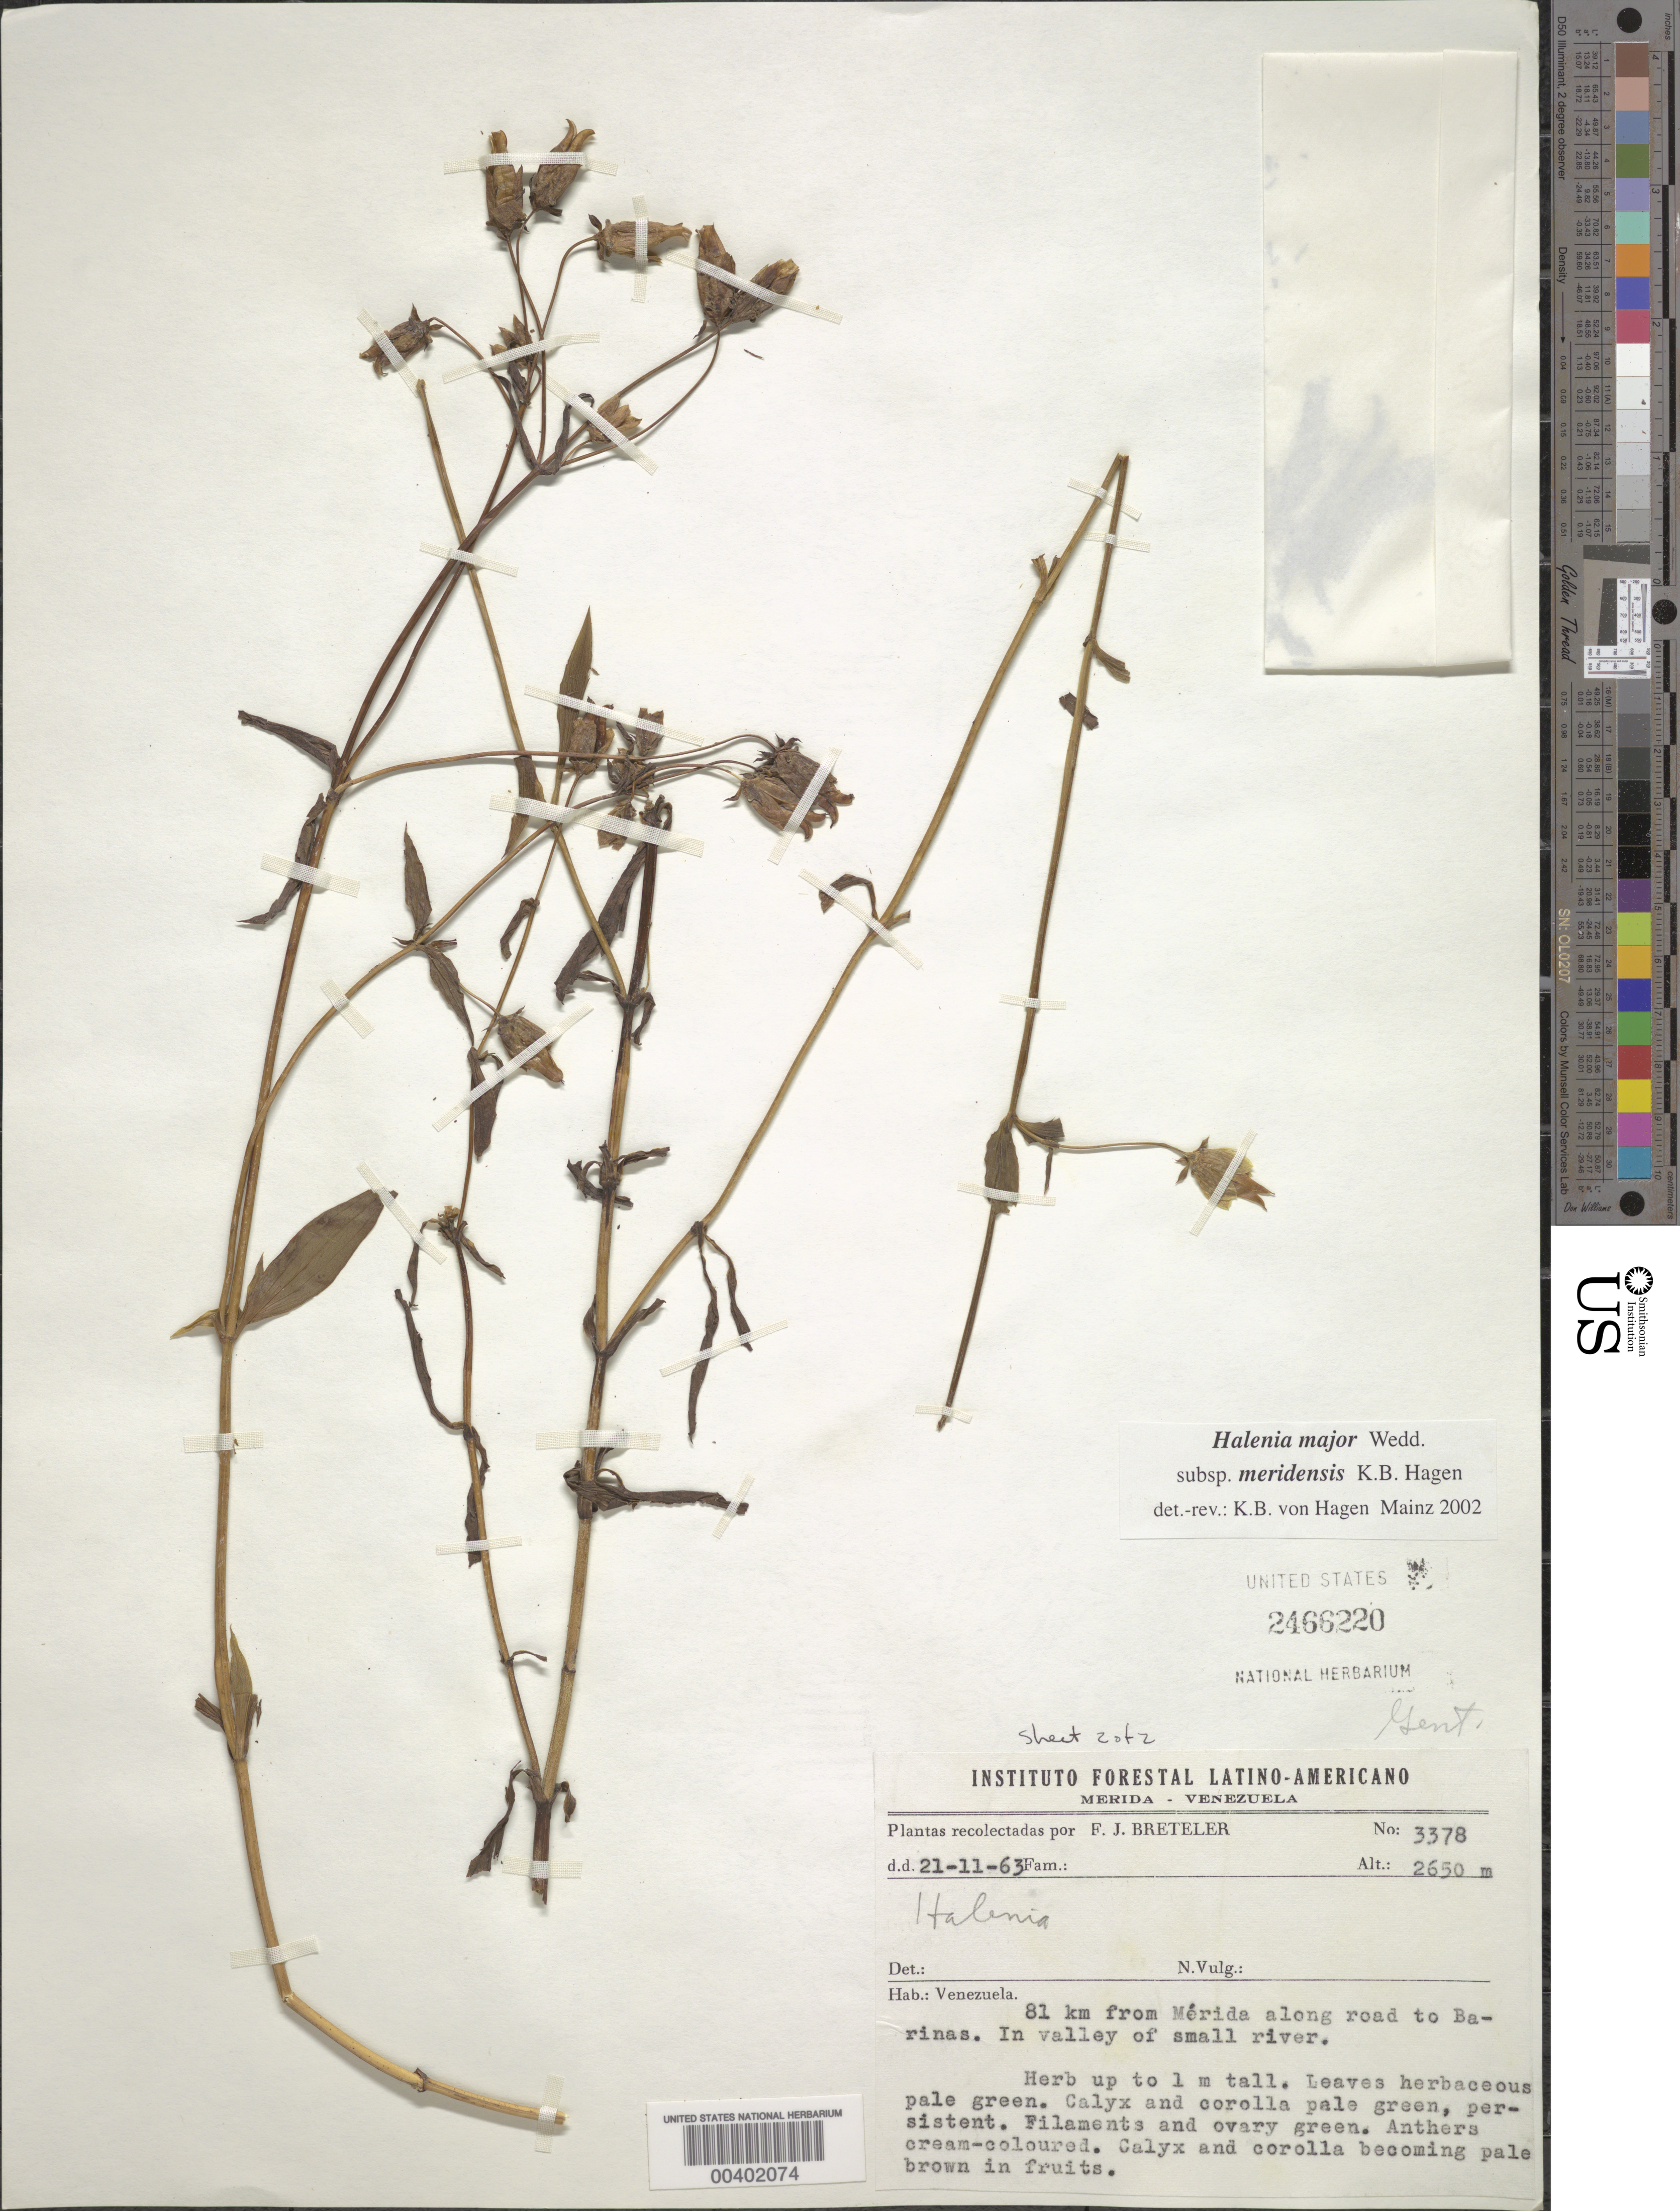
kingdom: Plantae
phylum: Tracheophyta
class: Magnoliopsida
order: Gentianales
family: Gentianaceae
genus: Halenia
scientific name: Halenia major subsp. meridensis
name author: Hagen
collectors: F. J. Breteler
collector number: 3378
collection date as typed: Transcribed d/m/y: 21/11/63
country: Venezuela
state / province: Mérida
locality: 81 km from Mérida along road to Barinas, In valley of small river.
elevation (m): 2650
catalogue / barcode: US 2466220